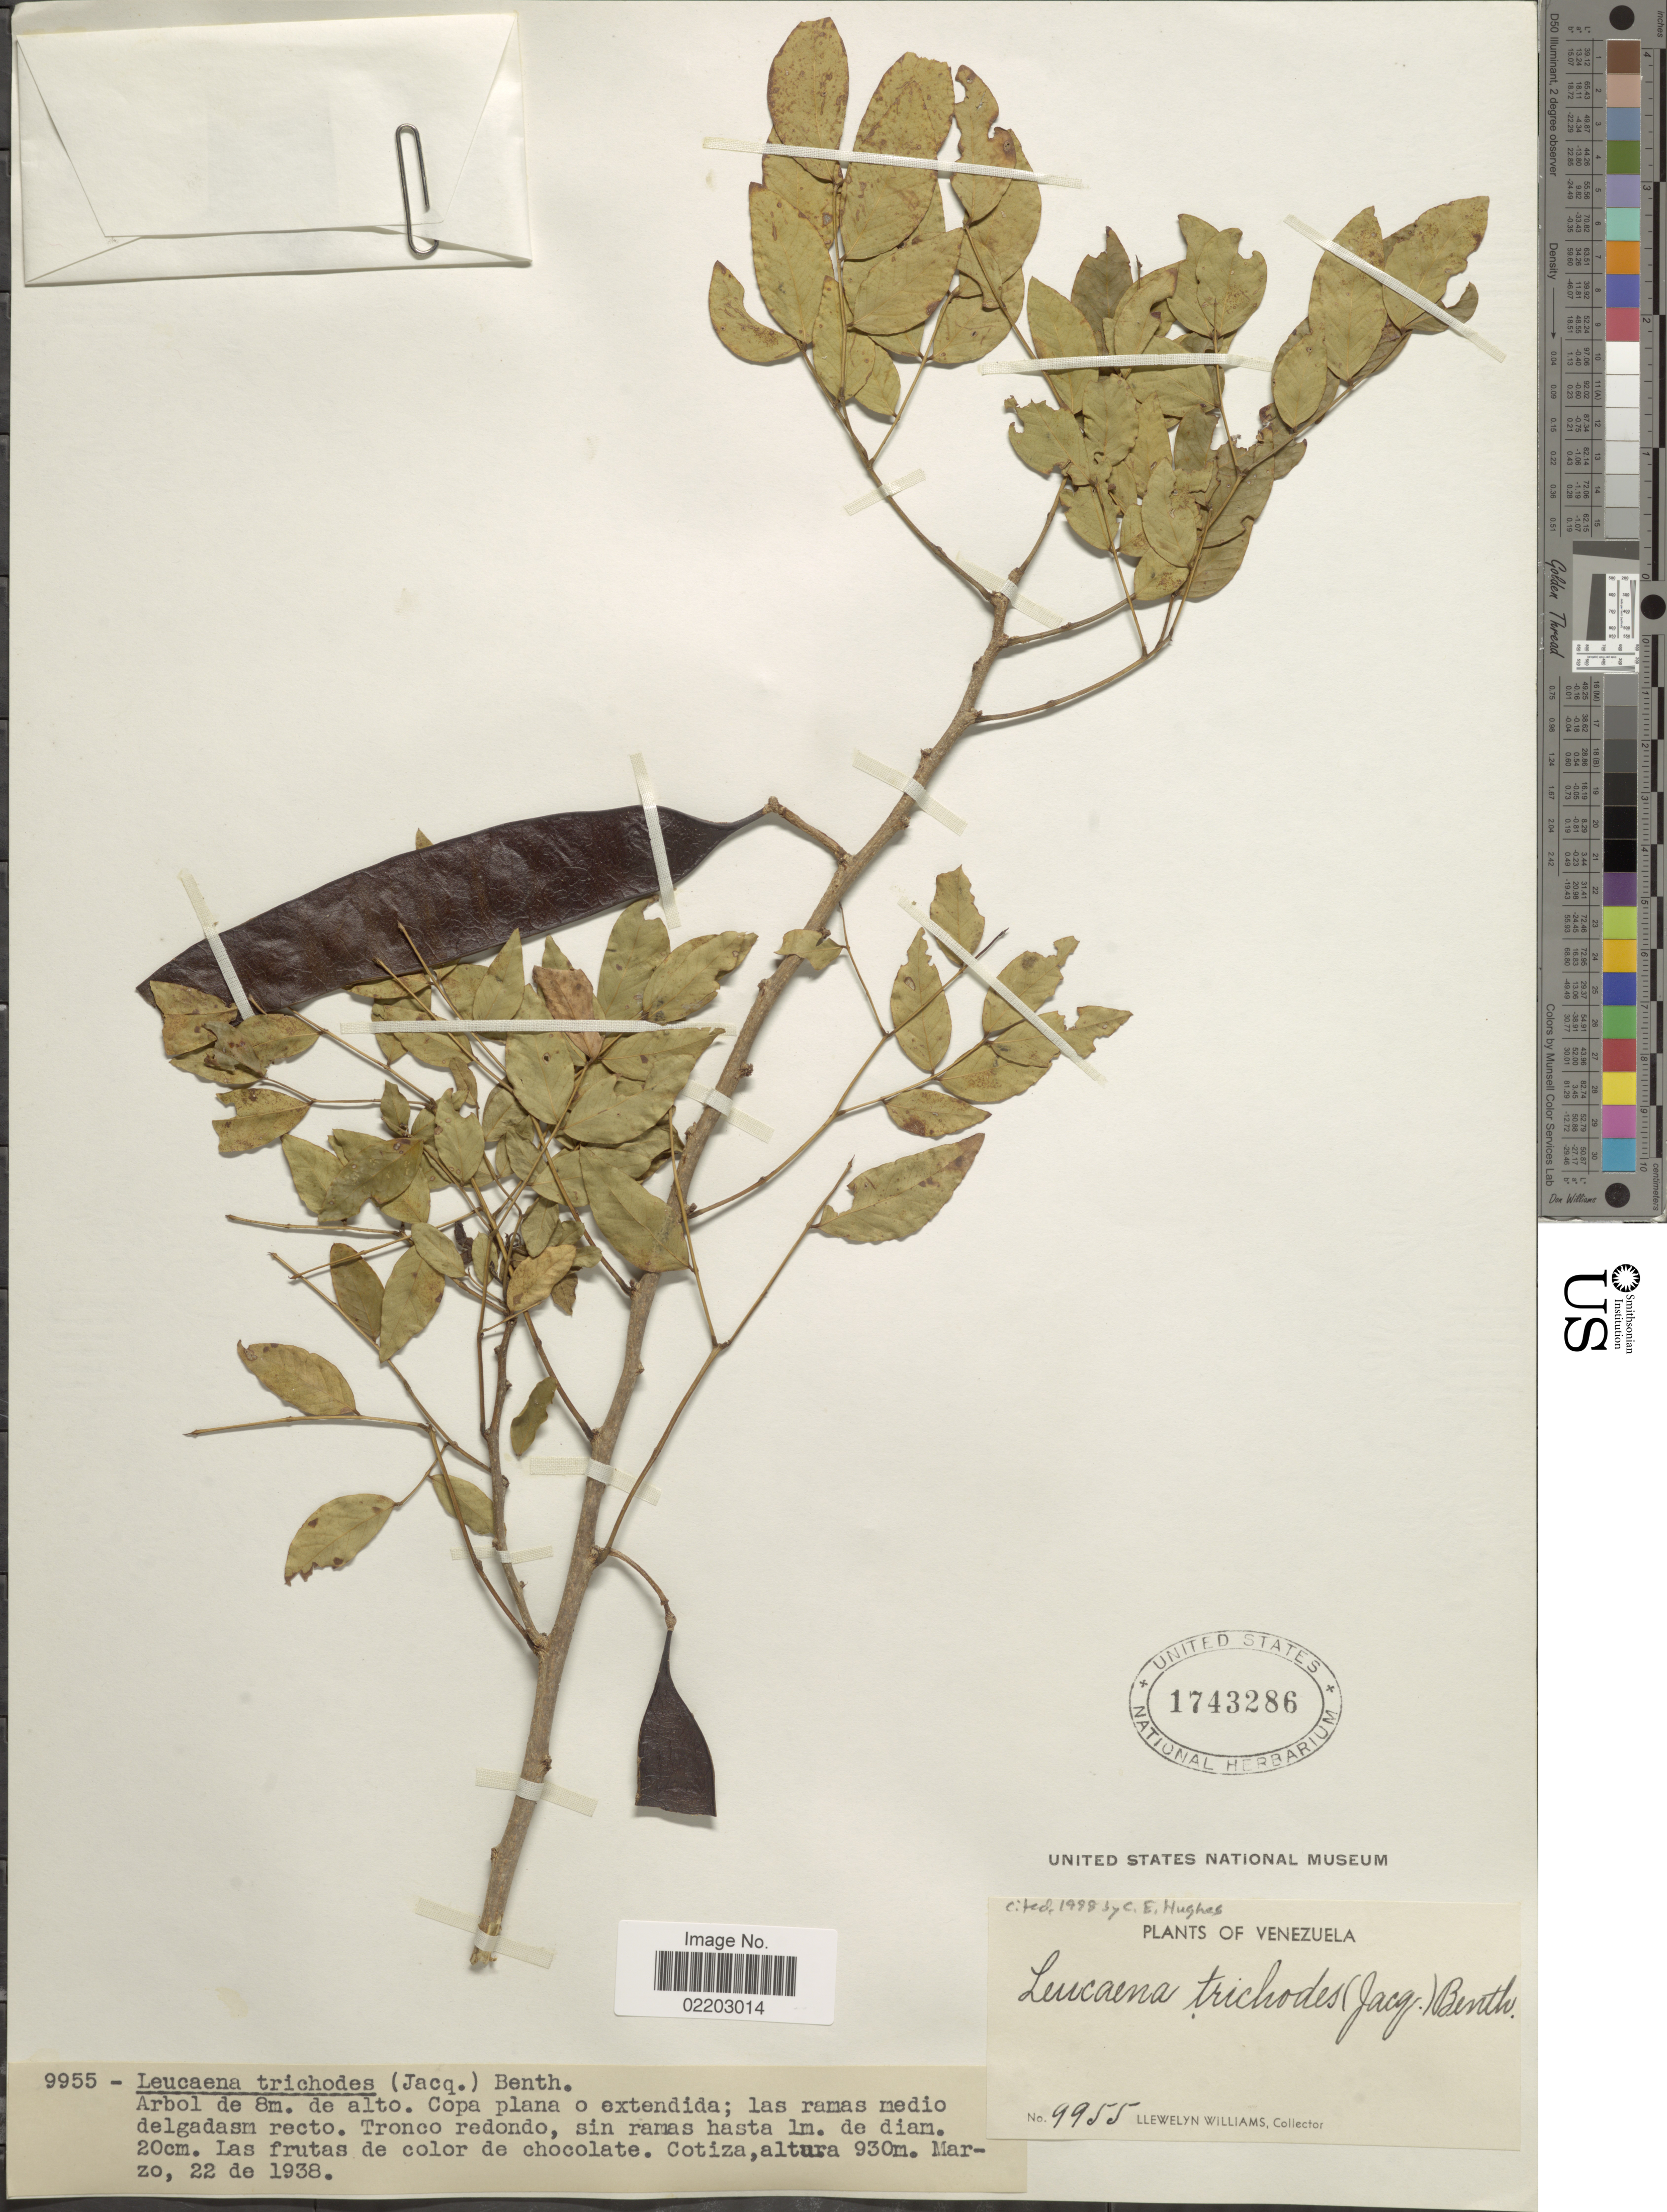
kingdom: Plantae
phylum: Tracheophyta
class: Magnoliopsida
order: Fabales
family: Fabaceae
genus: Leucaena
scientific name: Leucaena trichodes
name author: (Jacq.) Benth.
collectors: Ll. Williams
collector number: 9955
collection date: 1938-03-22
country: Venezuela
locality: Venezuela. Cotiza.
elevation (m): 930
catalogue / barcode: US 1743286